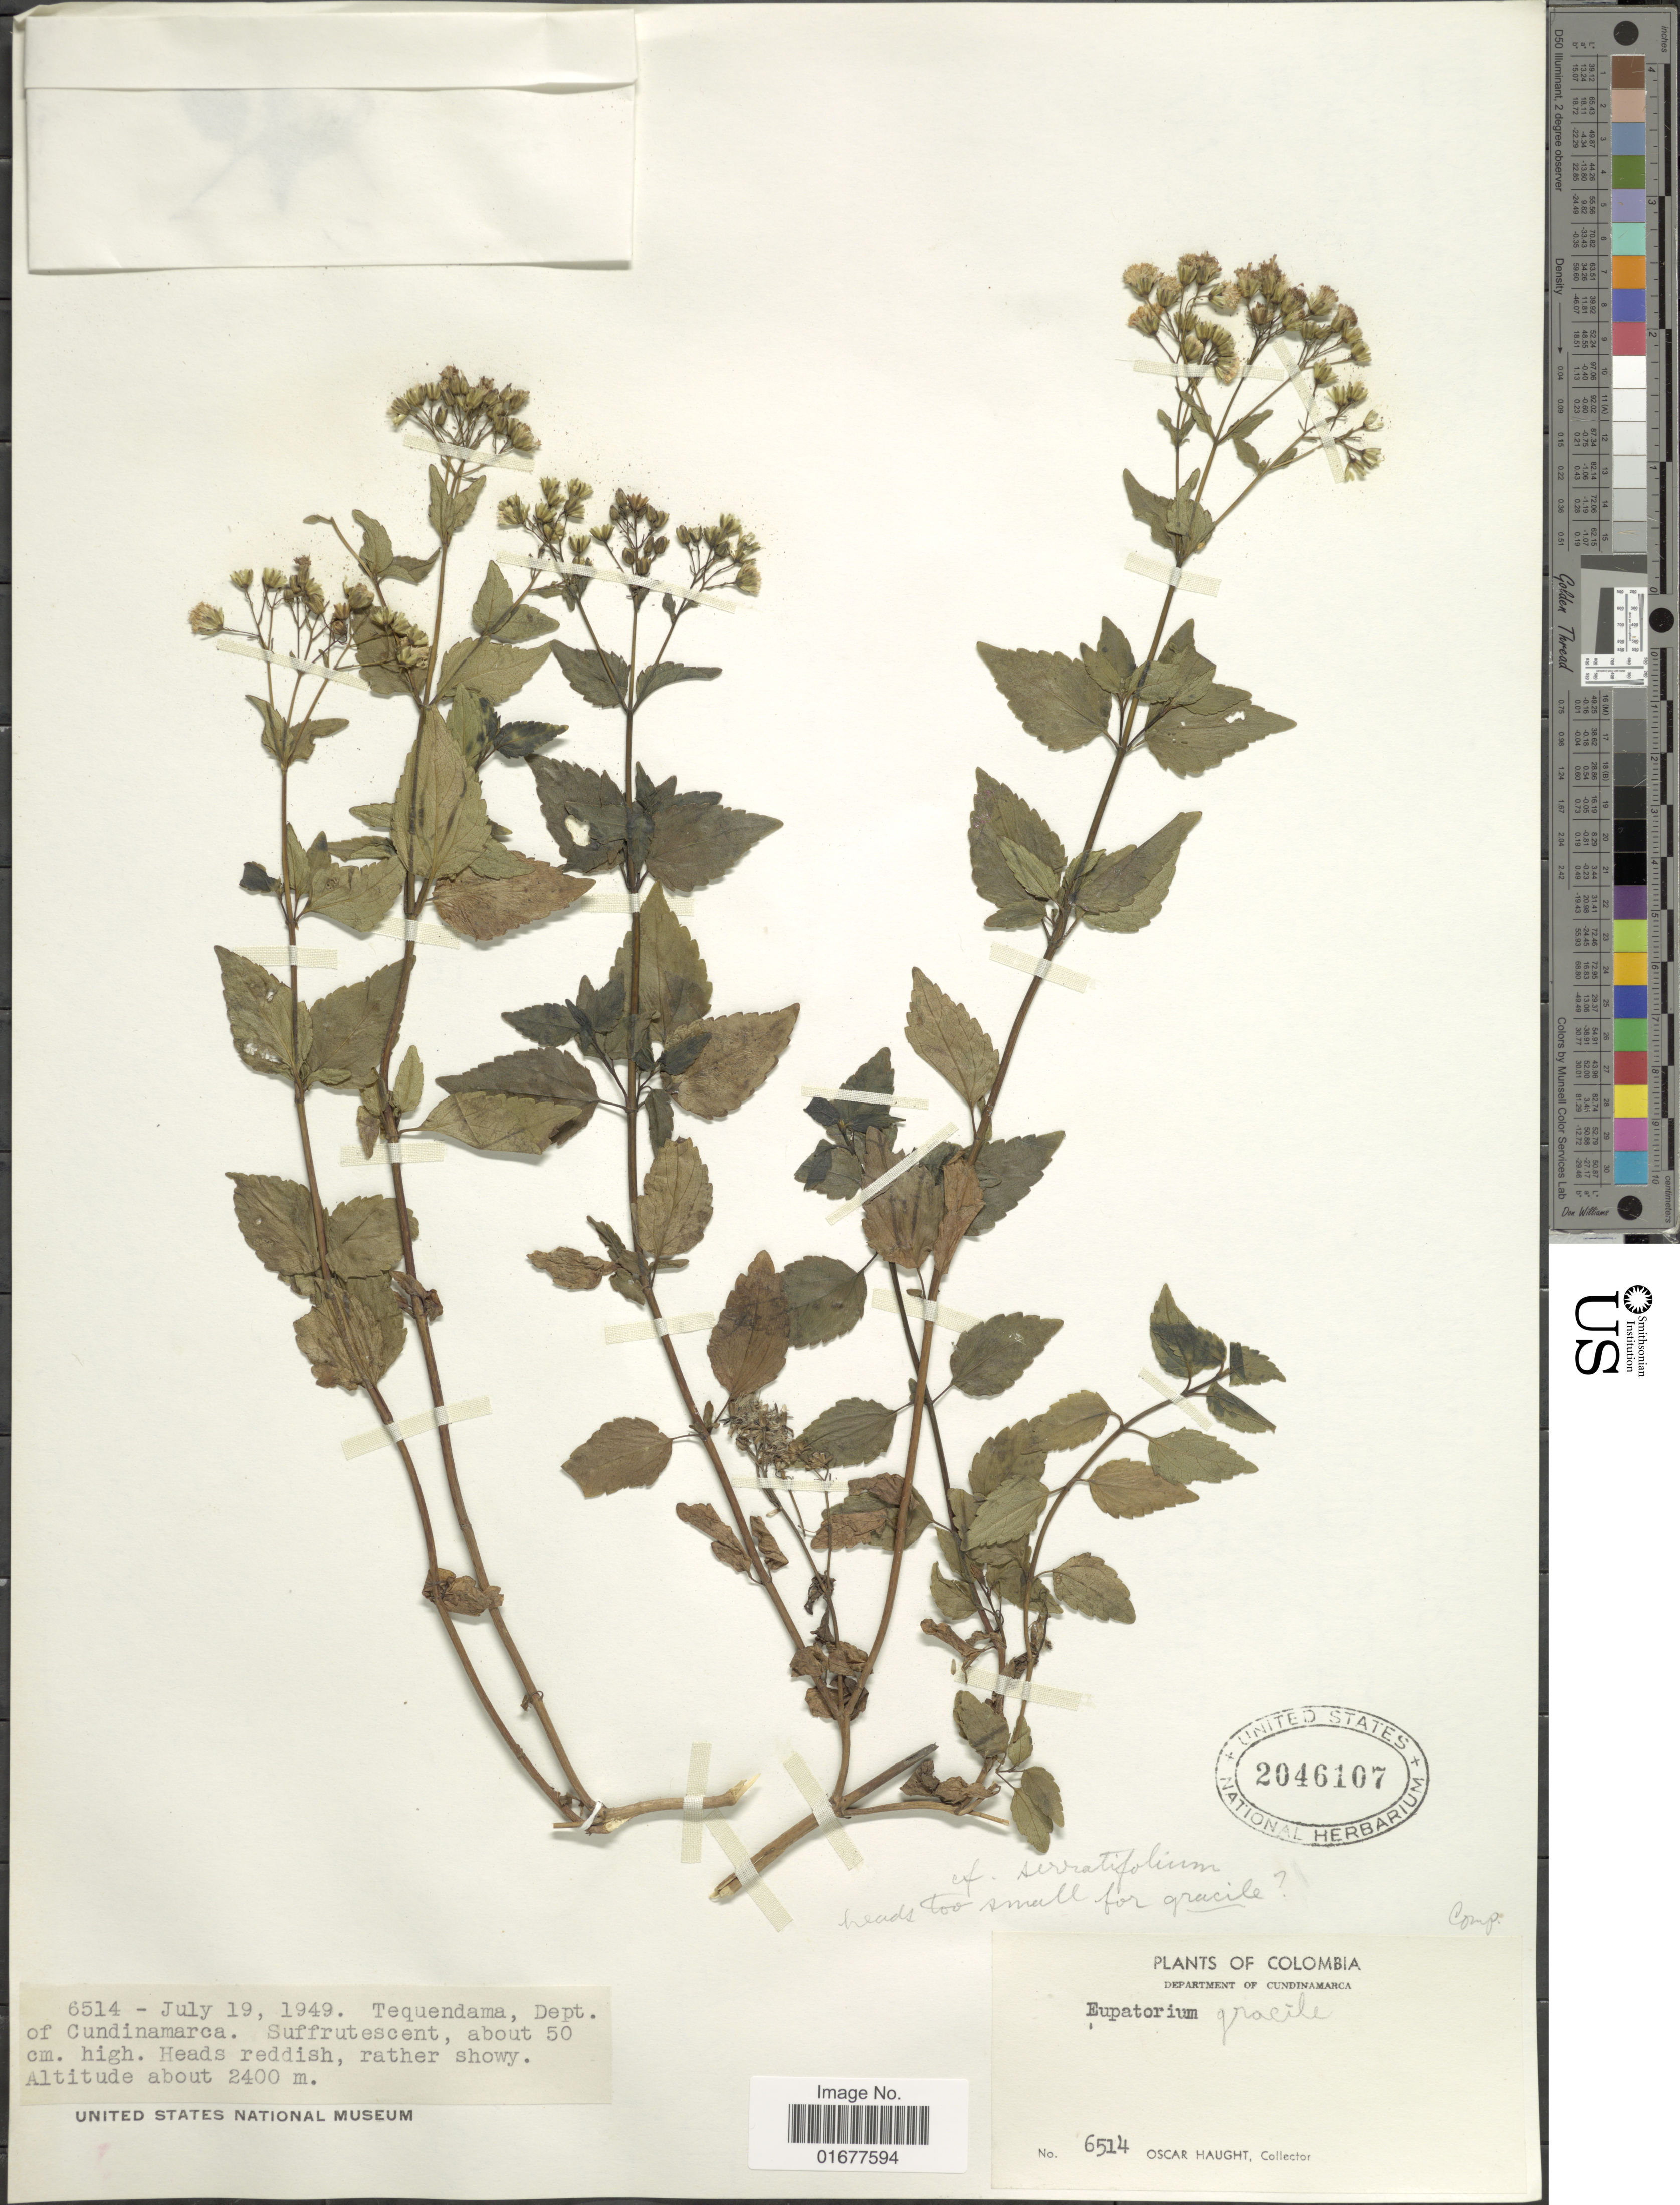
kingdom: Plantae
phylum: Tracheophyta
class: Magnoliopsida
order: Asterales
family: Asteraceae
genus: Ageratina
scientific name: Ageratina psilodora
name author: (B.L. Rob.) R.M. King & H. Rob.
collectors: O. L. Haught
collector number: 6514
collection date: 1949-07-19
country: Colombia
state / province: Cundinamarca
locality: Tequendama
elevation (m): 2400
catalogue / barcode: US 2046107